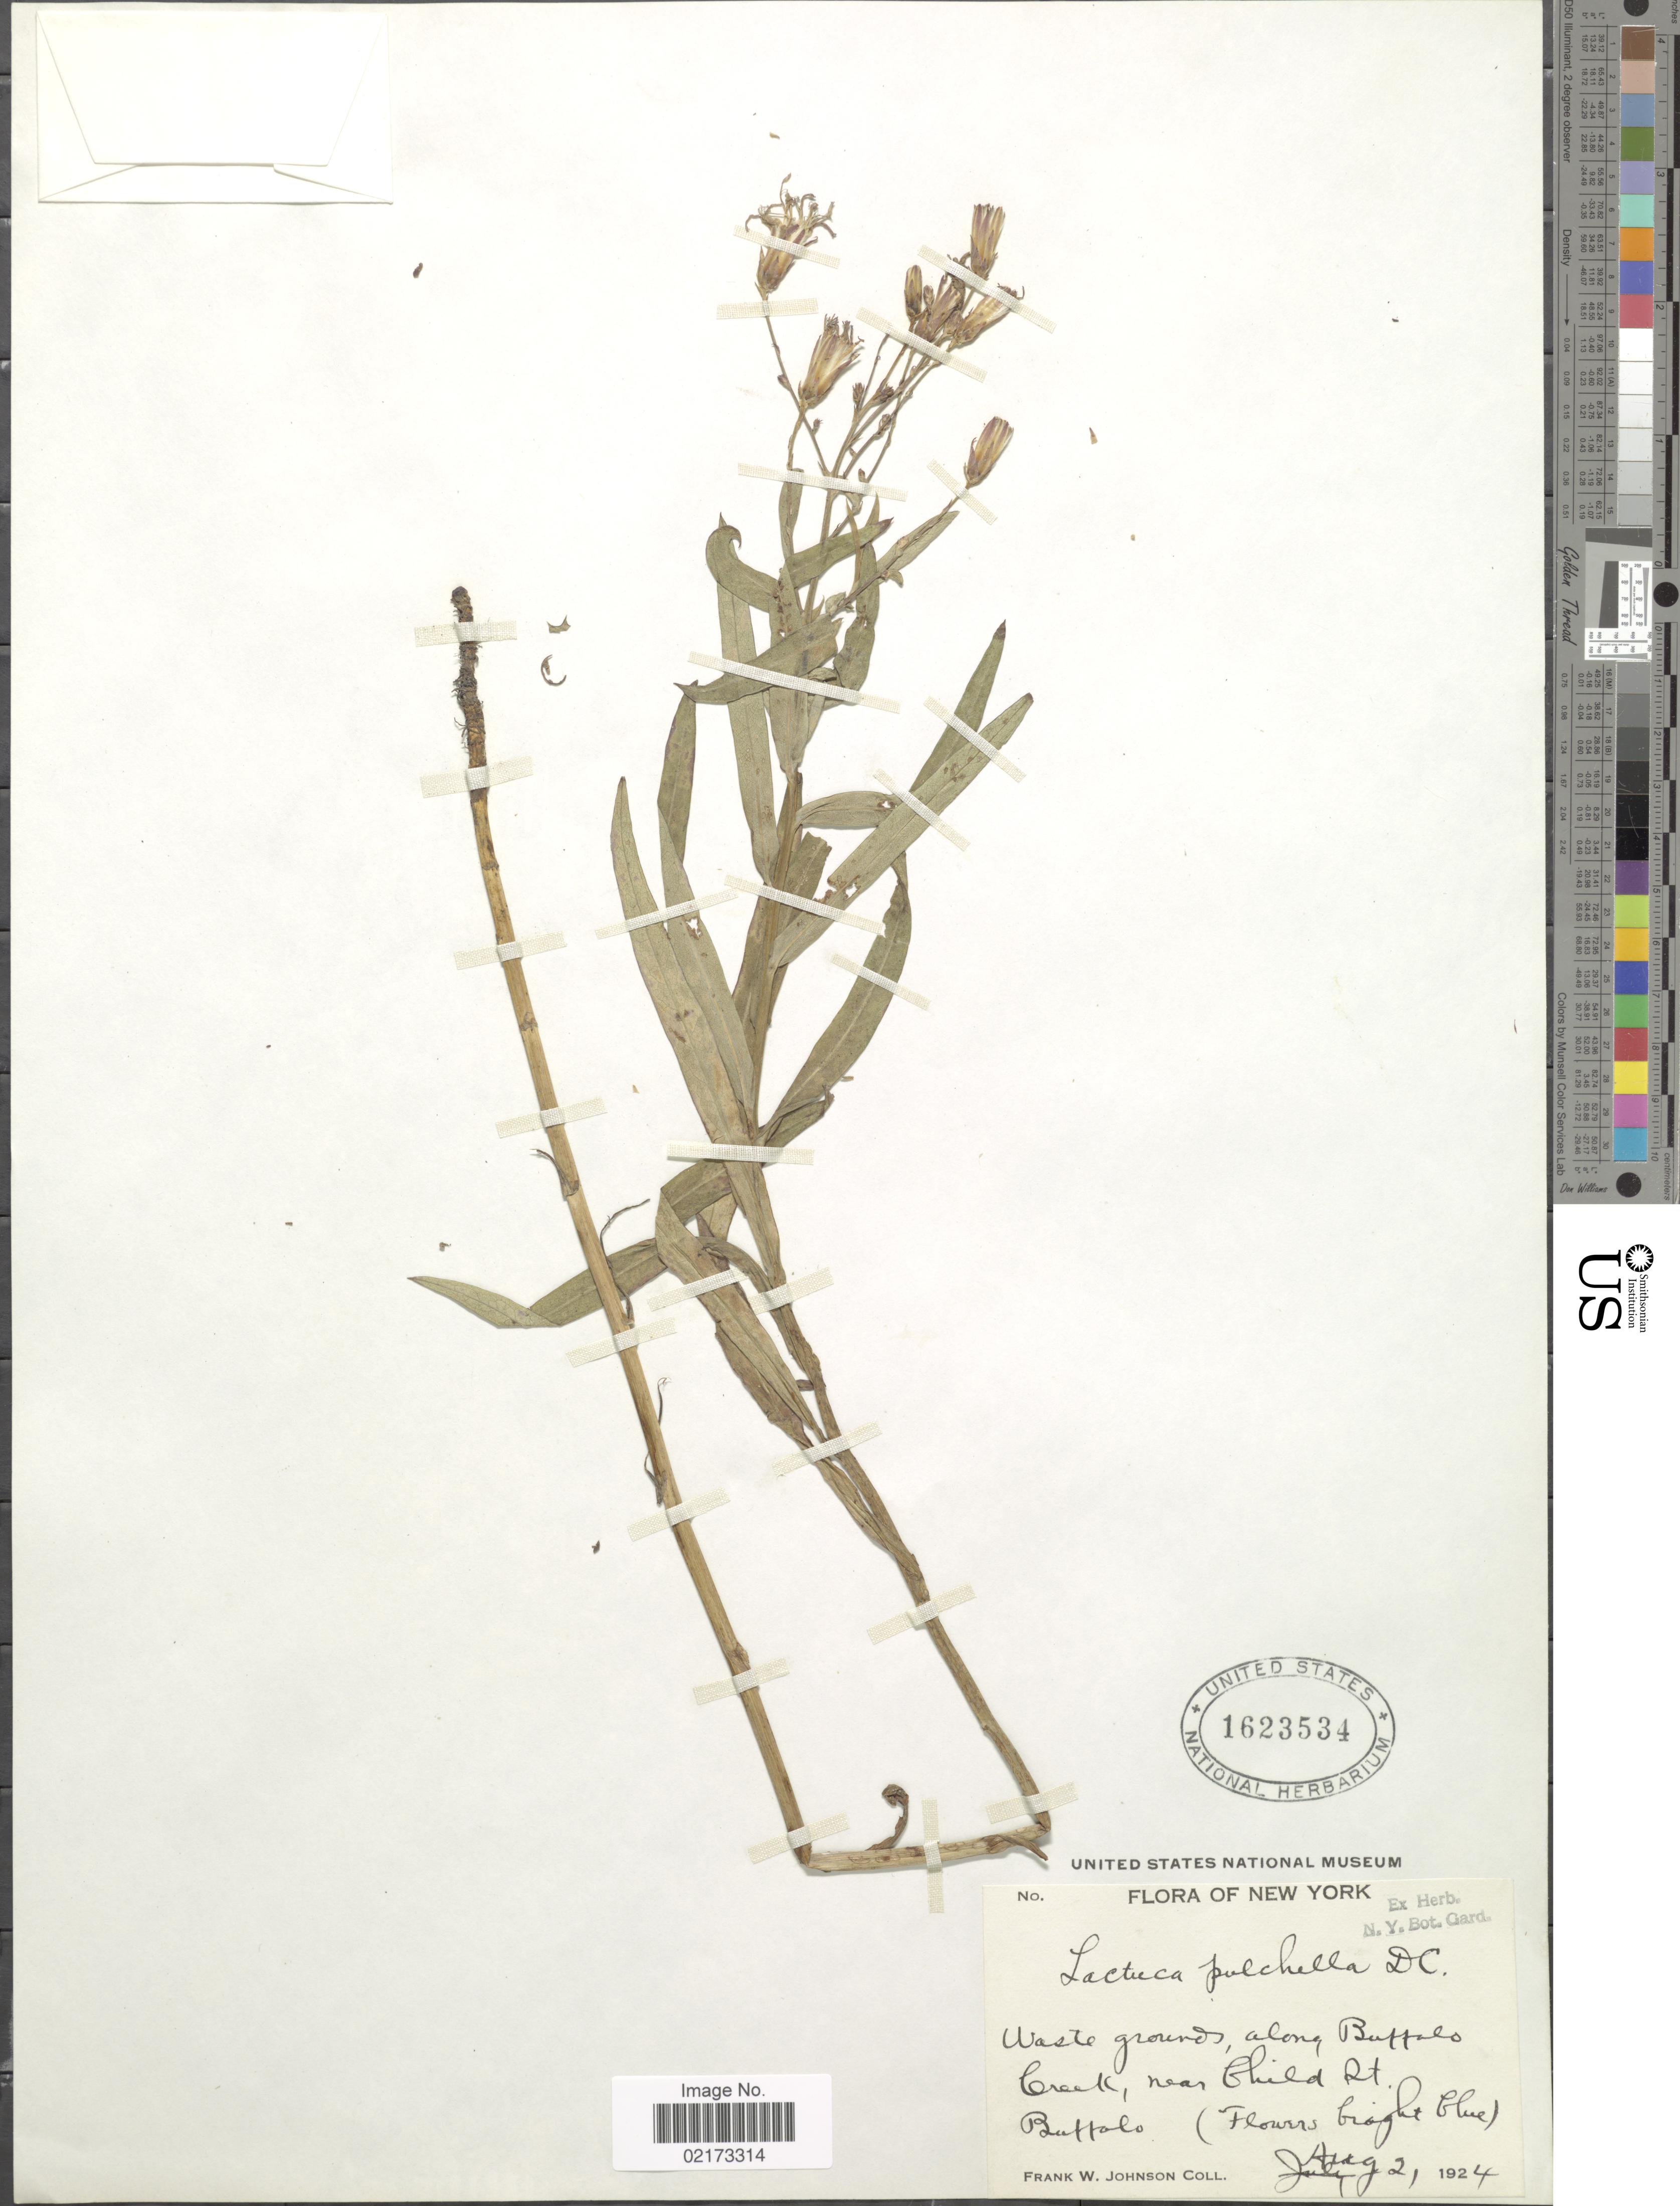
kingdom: Plantae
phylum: Tracheophyta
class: Magnoliopsida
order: Asterales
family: Asteraceae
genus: Lactuca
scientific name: Lactuca tatarica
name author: (L.) C.A. Mey.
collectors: F. W. Johnson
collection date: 1924-08-02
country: United States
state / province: New York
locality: Along Buffalo Creek, near Child Rt. Buffalo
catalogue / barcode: US 1623534